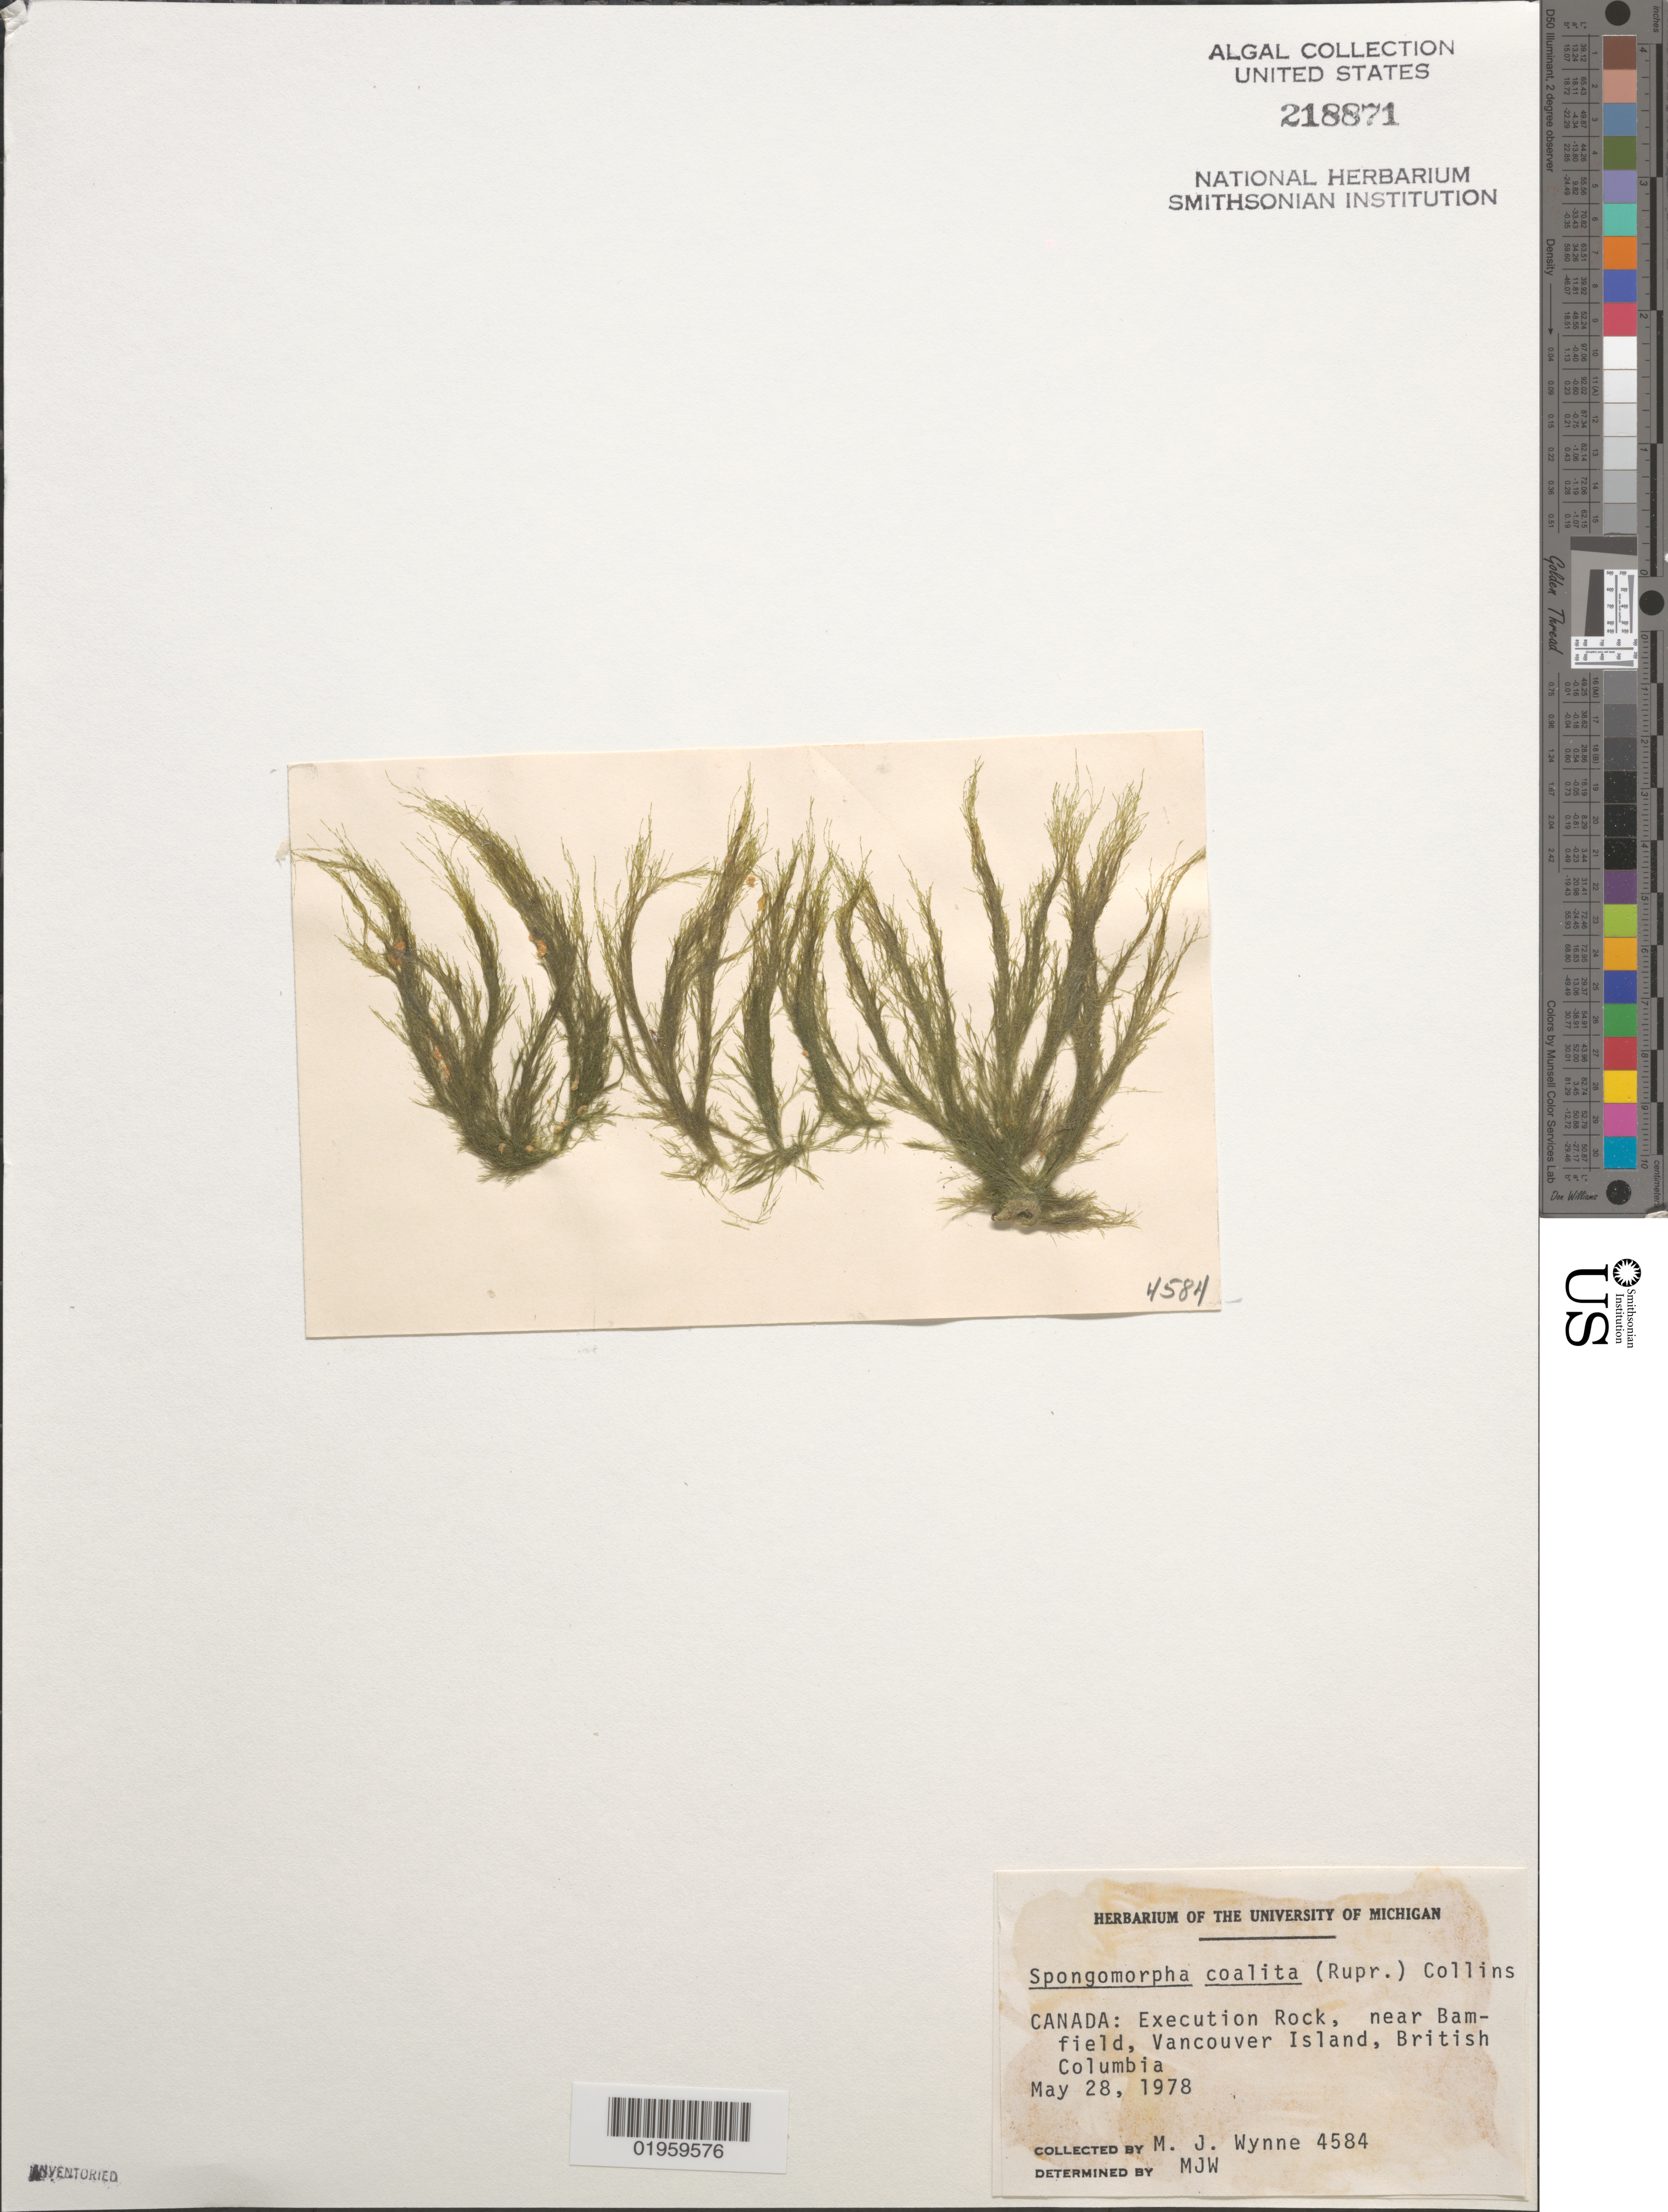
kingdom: Plantae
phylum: Chlorophyta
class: Ulvophyceae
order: Ulotrichales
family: Ulotrichaceae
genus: Acrosiphonia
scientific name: Acrosiphonia coalita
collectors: M.J. Wynne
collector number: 4584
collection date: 1978-05-28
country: Canada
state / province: British Columbia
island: Vancouver Island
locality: Execution Rock, near Bamfield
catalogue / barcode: US 218871